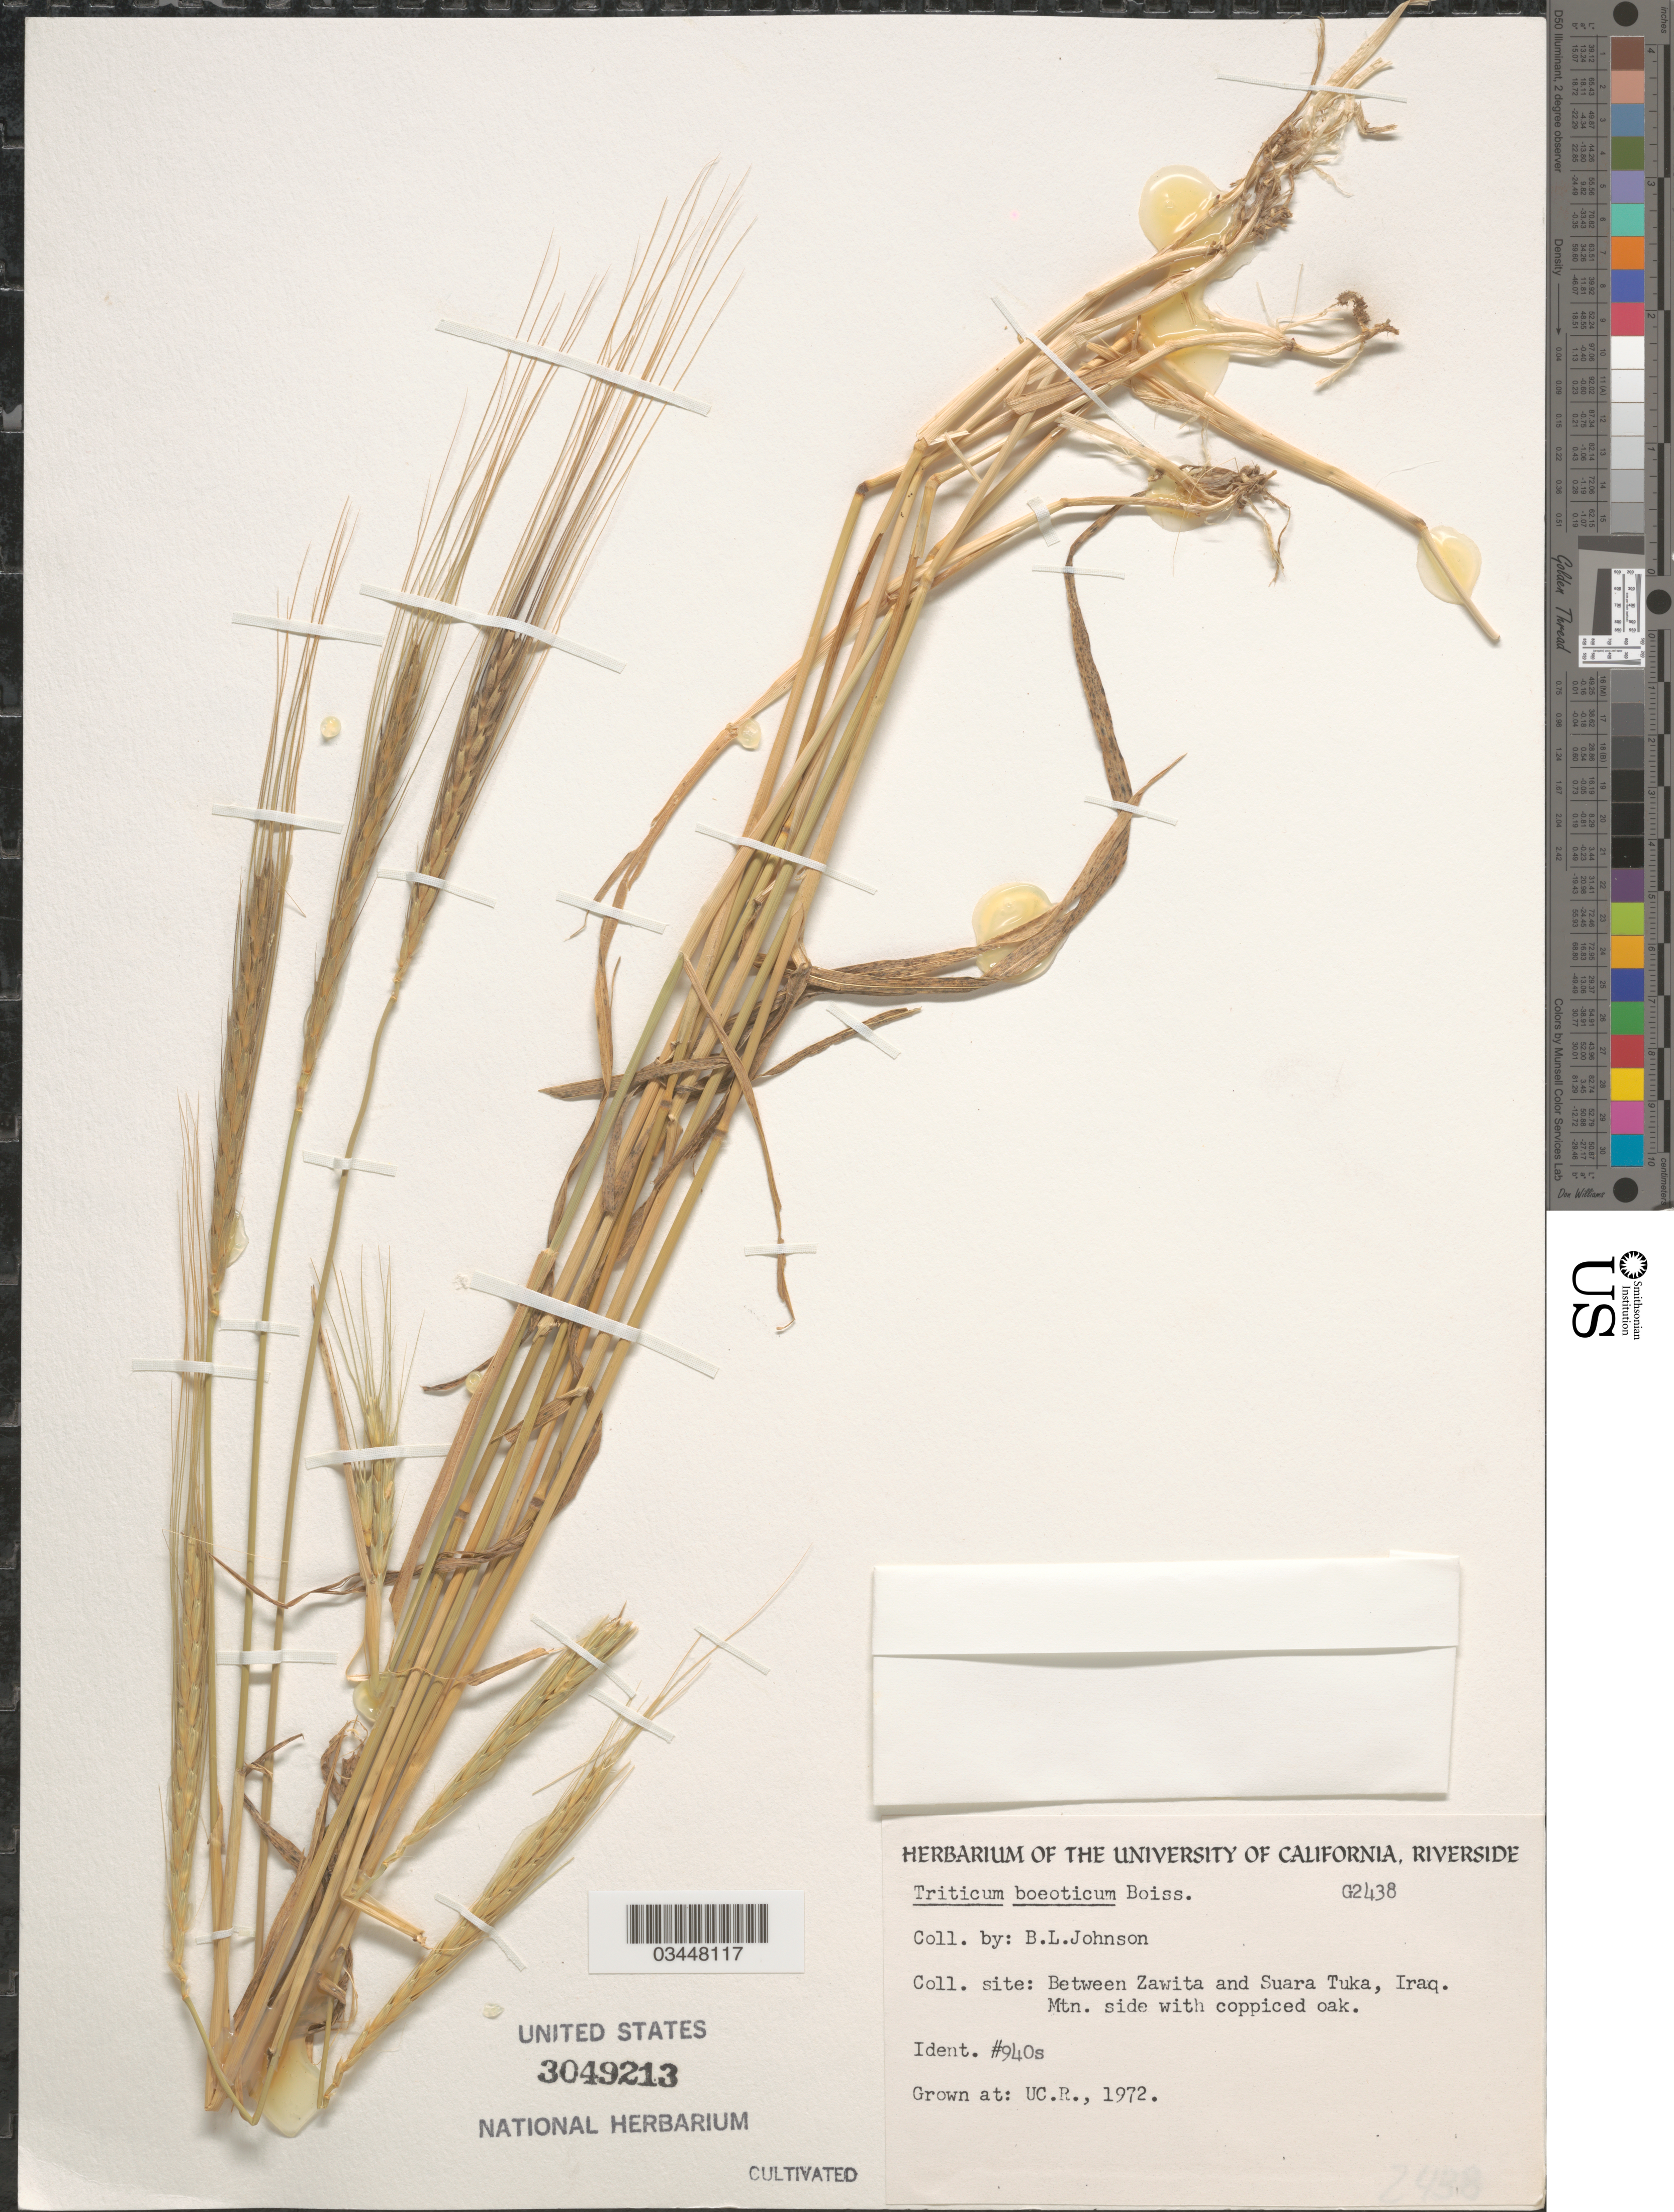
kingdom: Plantae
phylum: Tracheophyta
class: Liliopsida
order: Poales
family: Poaceae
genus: Triticum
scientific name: Triticum boeoticum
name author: Boiss.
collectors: ex herb. Univ. of California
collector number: G2438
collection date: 1972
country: United States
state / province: California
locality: UC.R.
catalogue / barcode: US 3049213